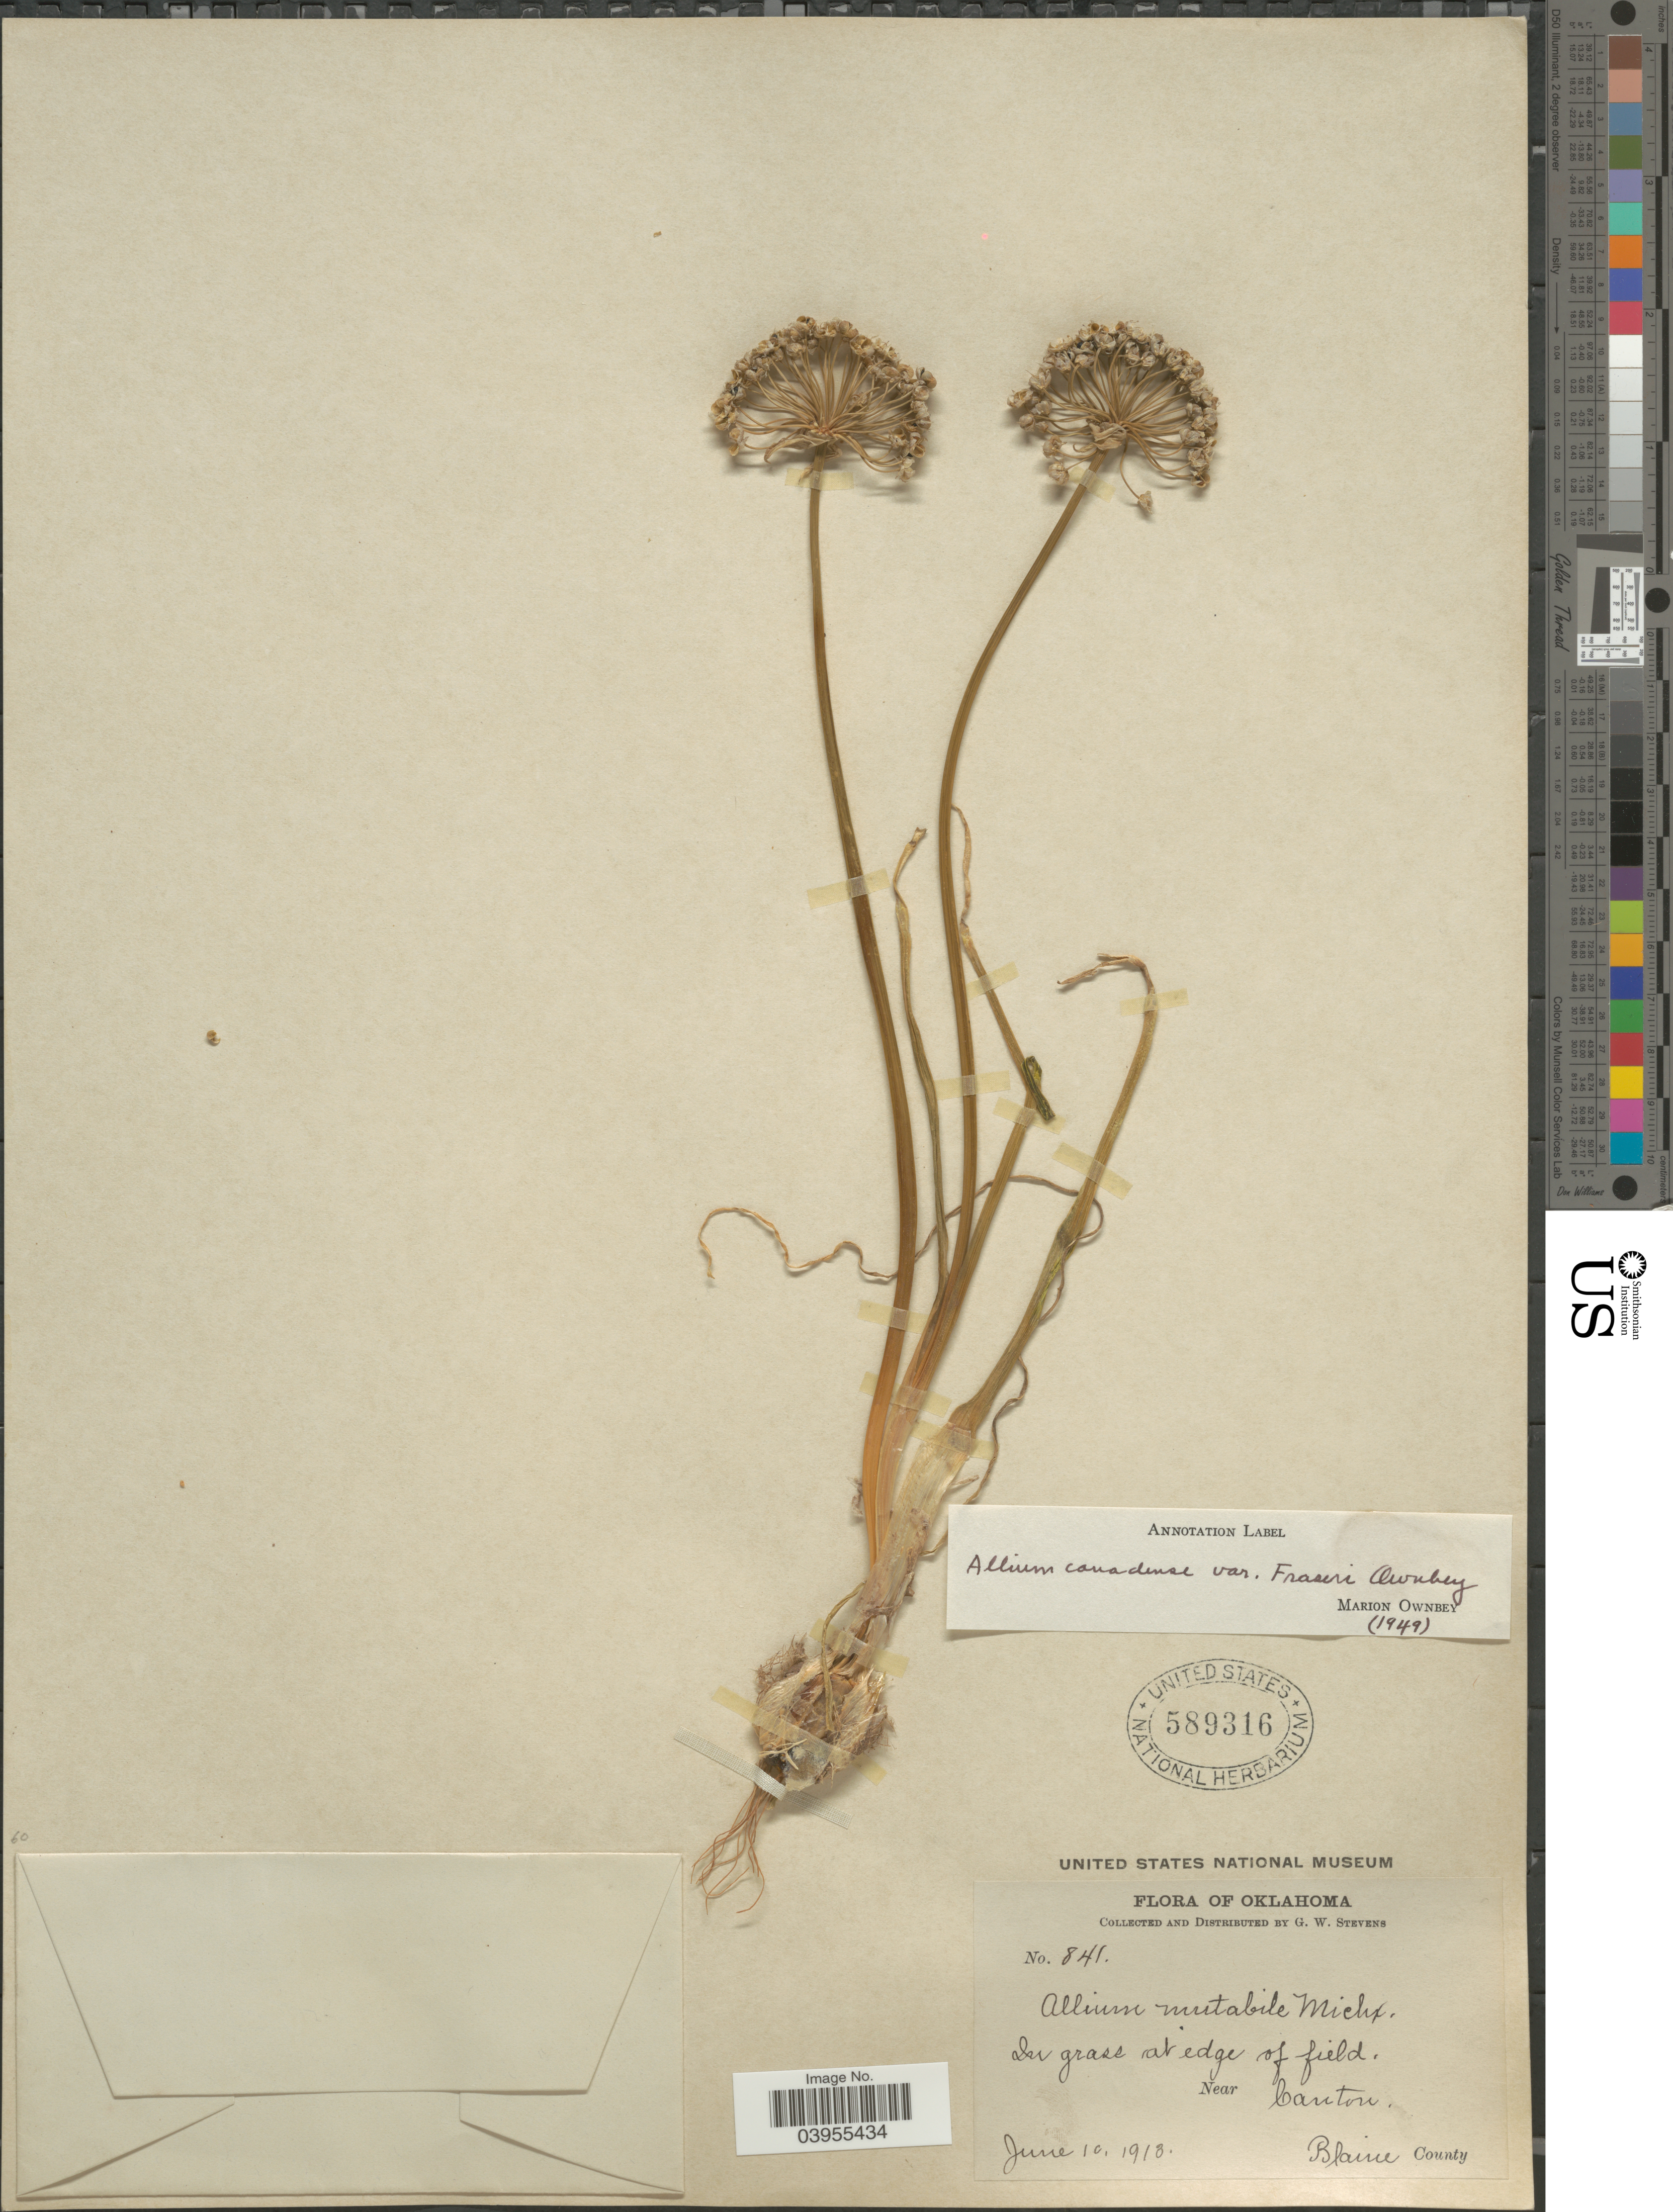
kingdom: Plantae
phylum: Tracheophyta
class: Liliopsida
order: Asparagales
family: Amaryllidaceae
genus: Allium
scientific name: Allium canadense var. fraseri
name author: Ownbey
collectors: G. W. Stevens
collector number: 841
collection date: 1913-06-10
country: United States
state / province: Oklahoma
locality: Near Canton. Blairie County.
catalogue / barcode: US 589316